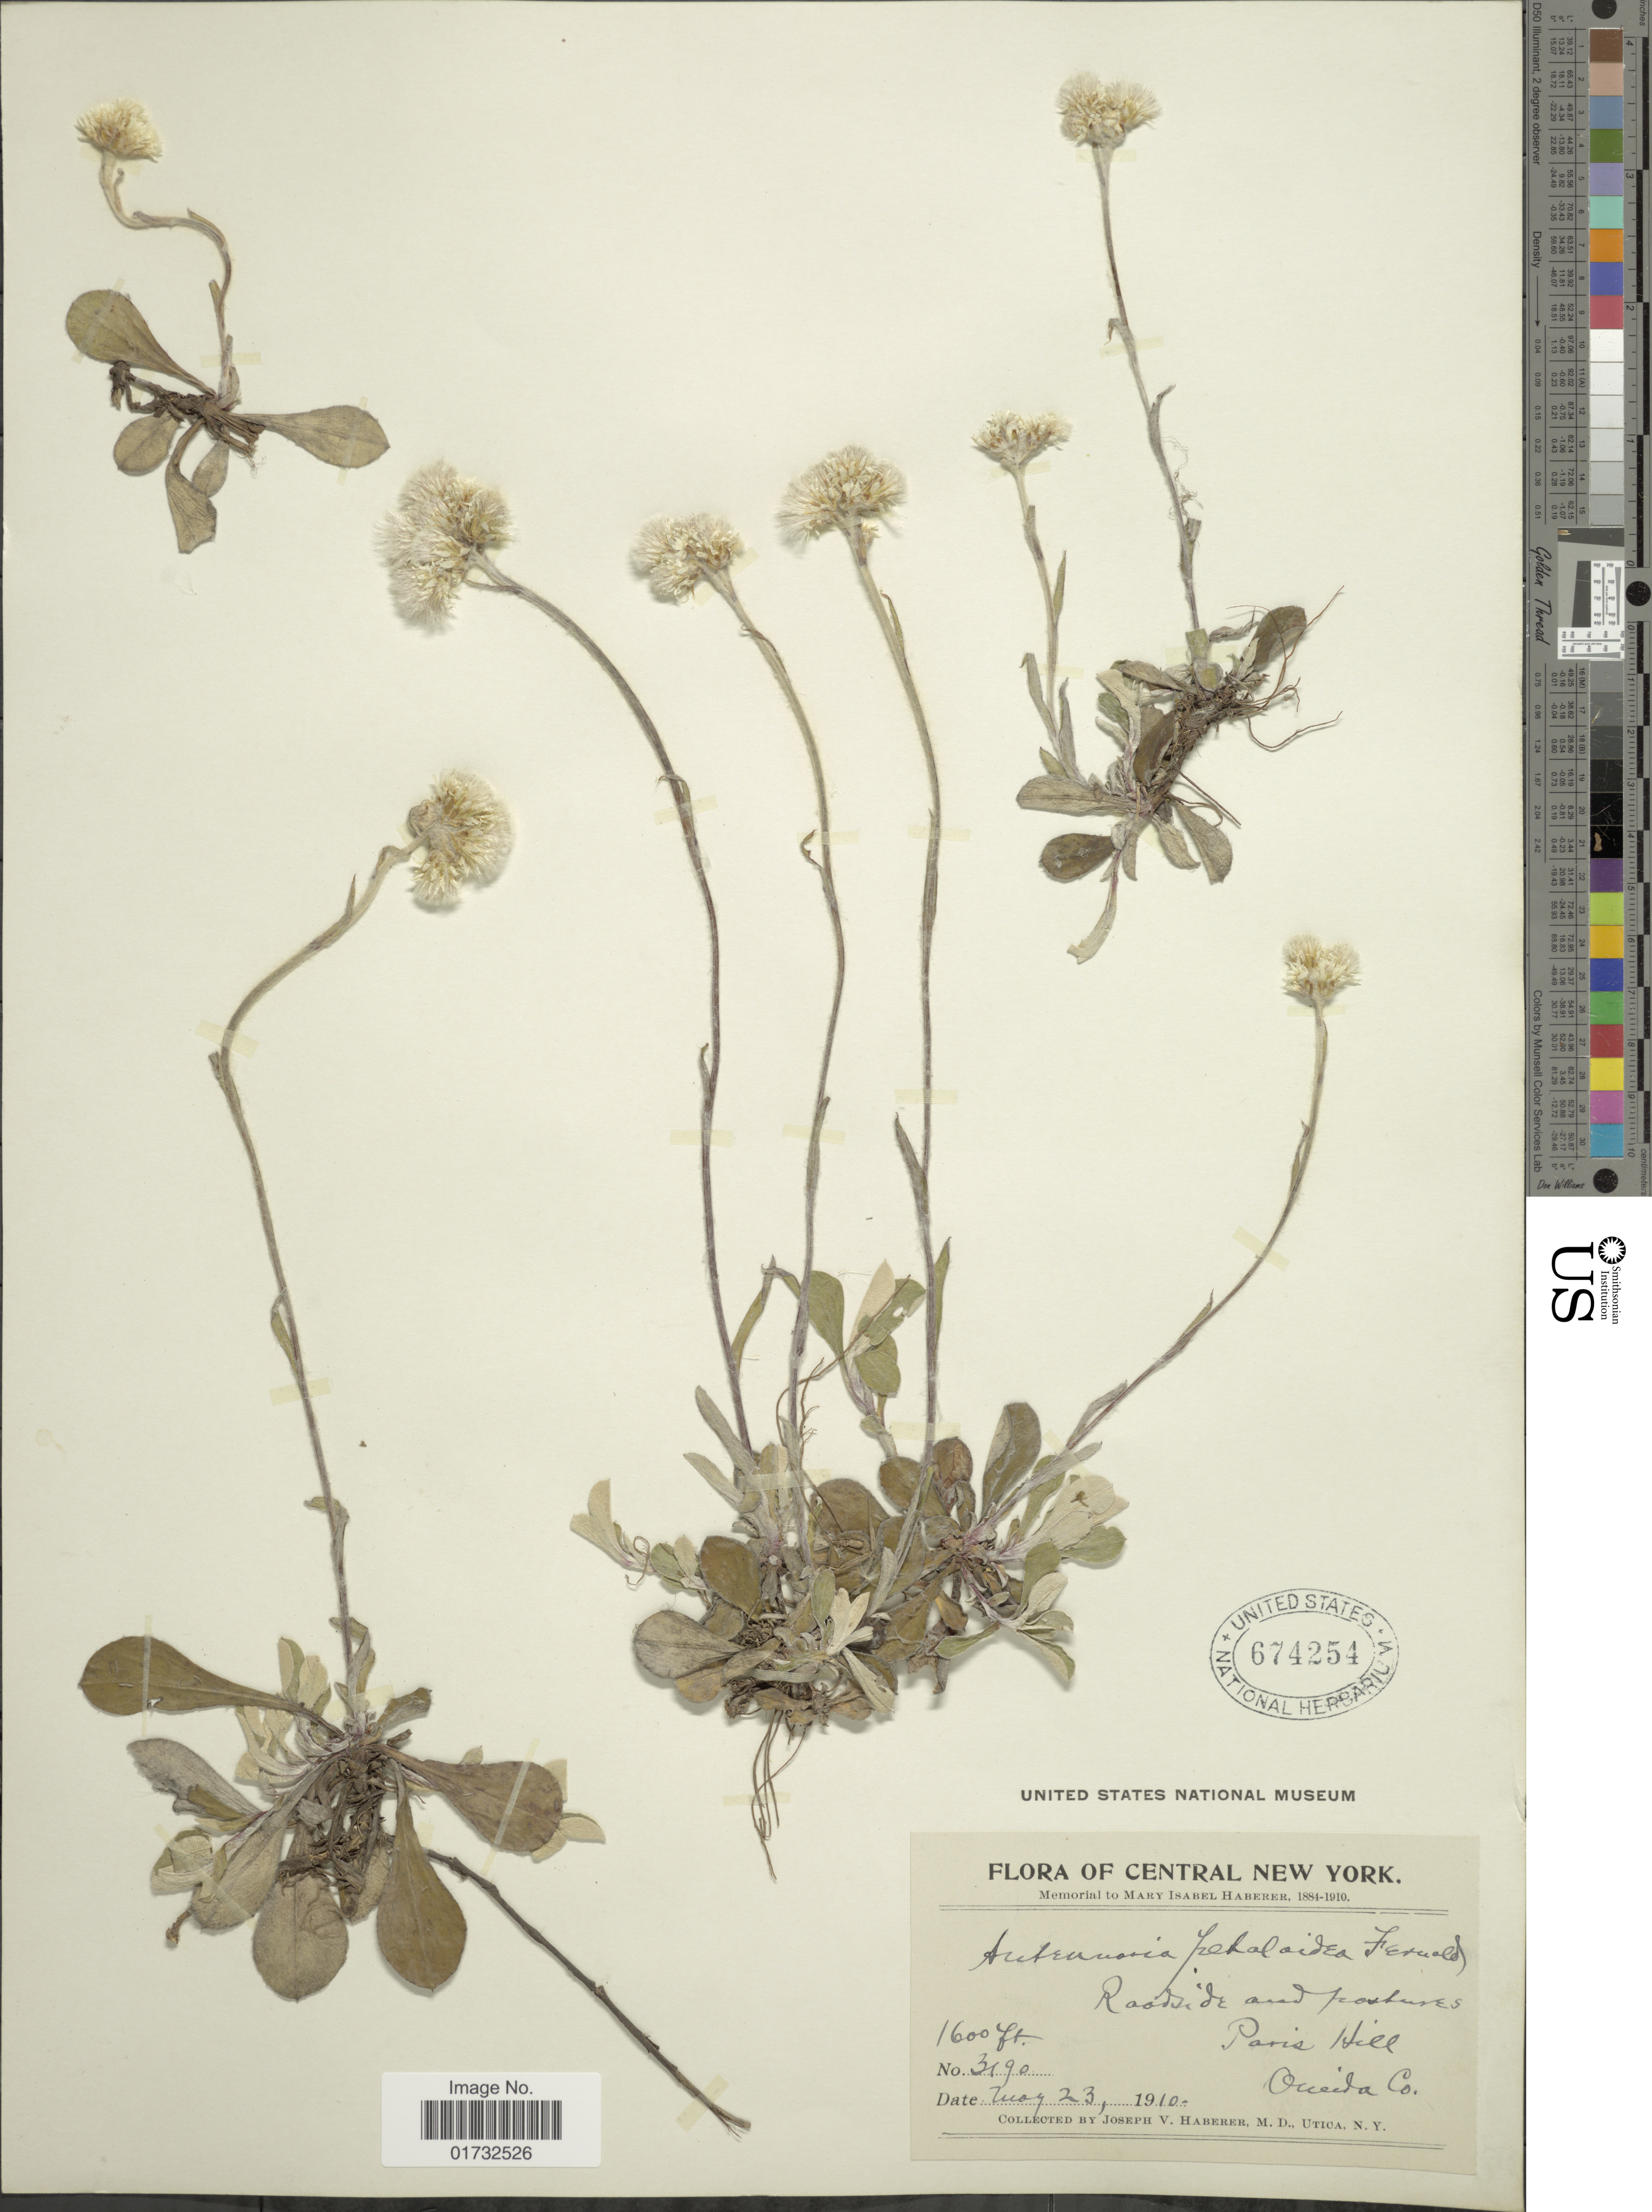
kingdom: Plantae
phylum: Tracheophyta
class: Magnoliopsida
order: Asterales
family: Asteraceae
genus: Antennaria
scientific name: Antennaria petaloidea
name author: (Fernald) Fernald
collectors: J. V. Haberer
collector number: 3190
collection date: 1910-05-23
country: United States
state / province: New York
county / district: Oneida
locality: Central New York. Paris Hill. Oneida Co.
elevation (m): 488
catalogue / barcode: US 674254